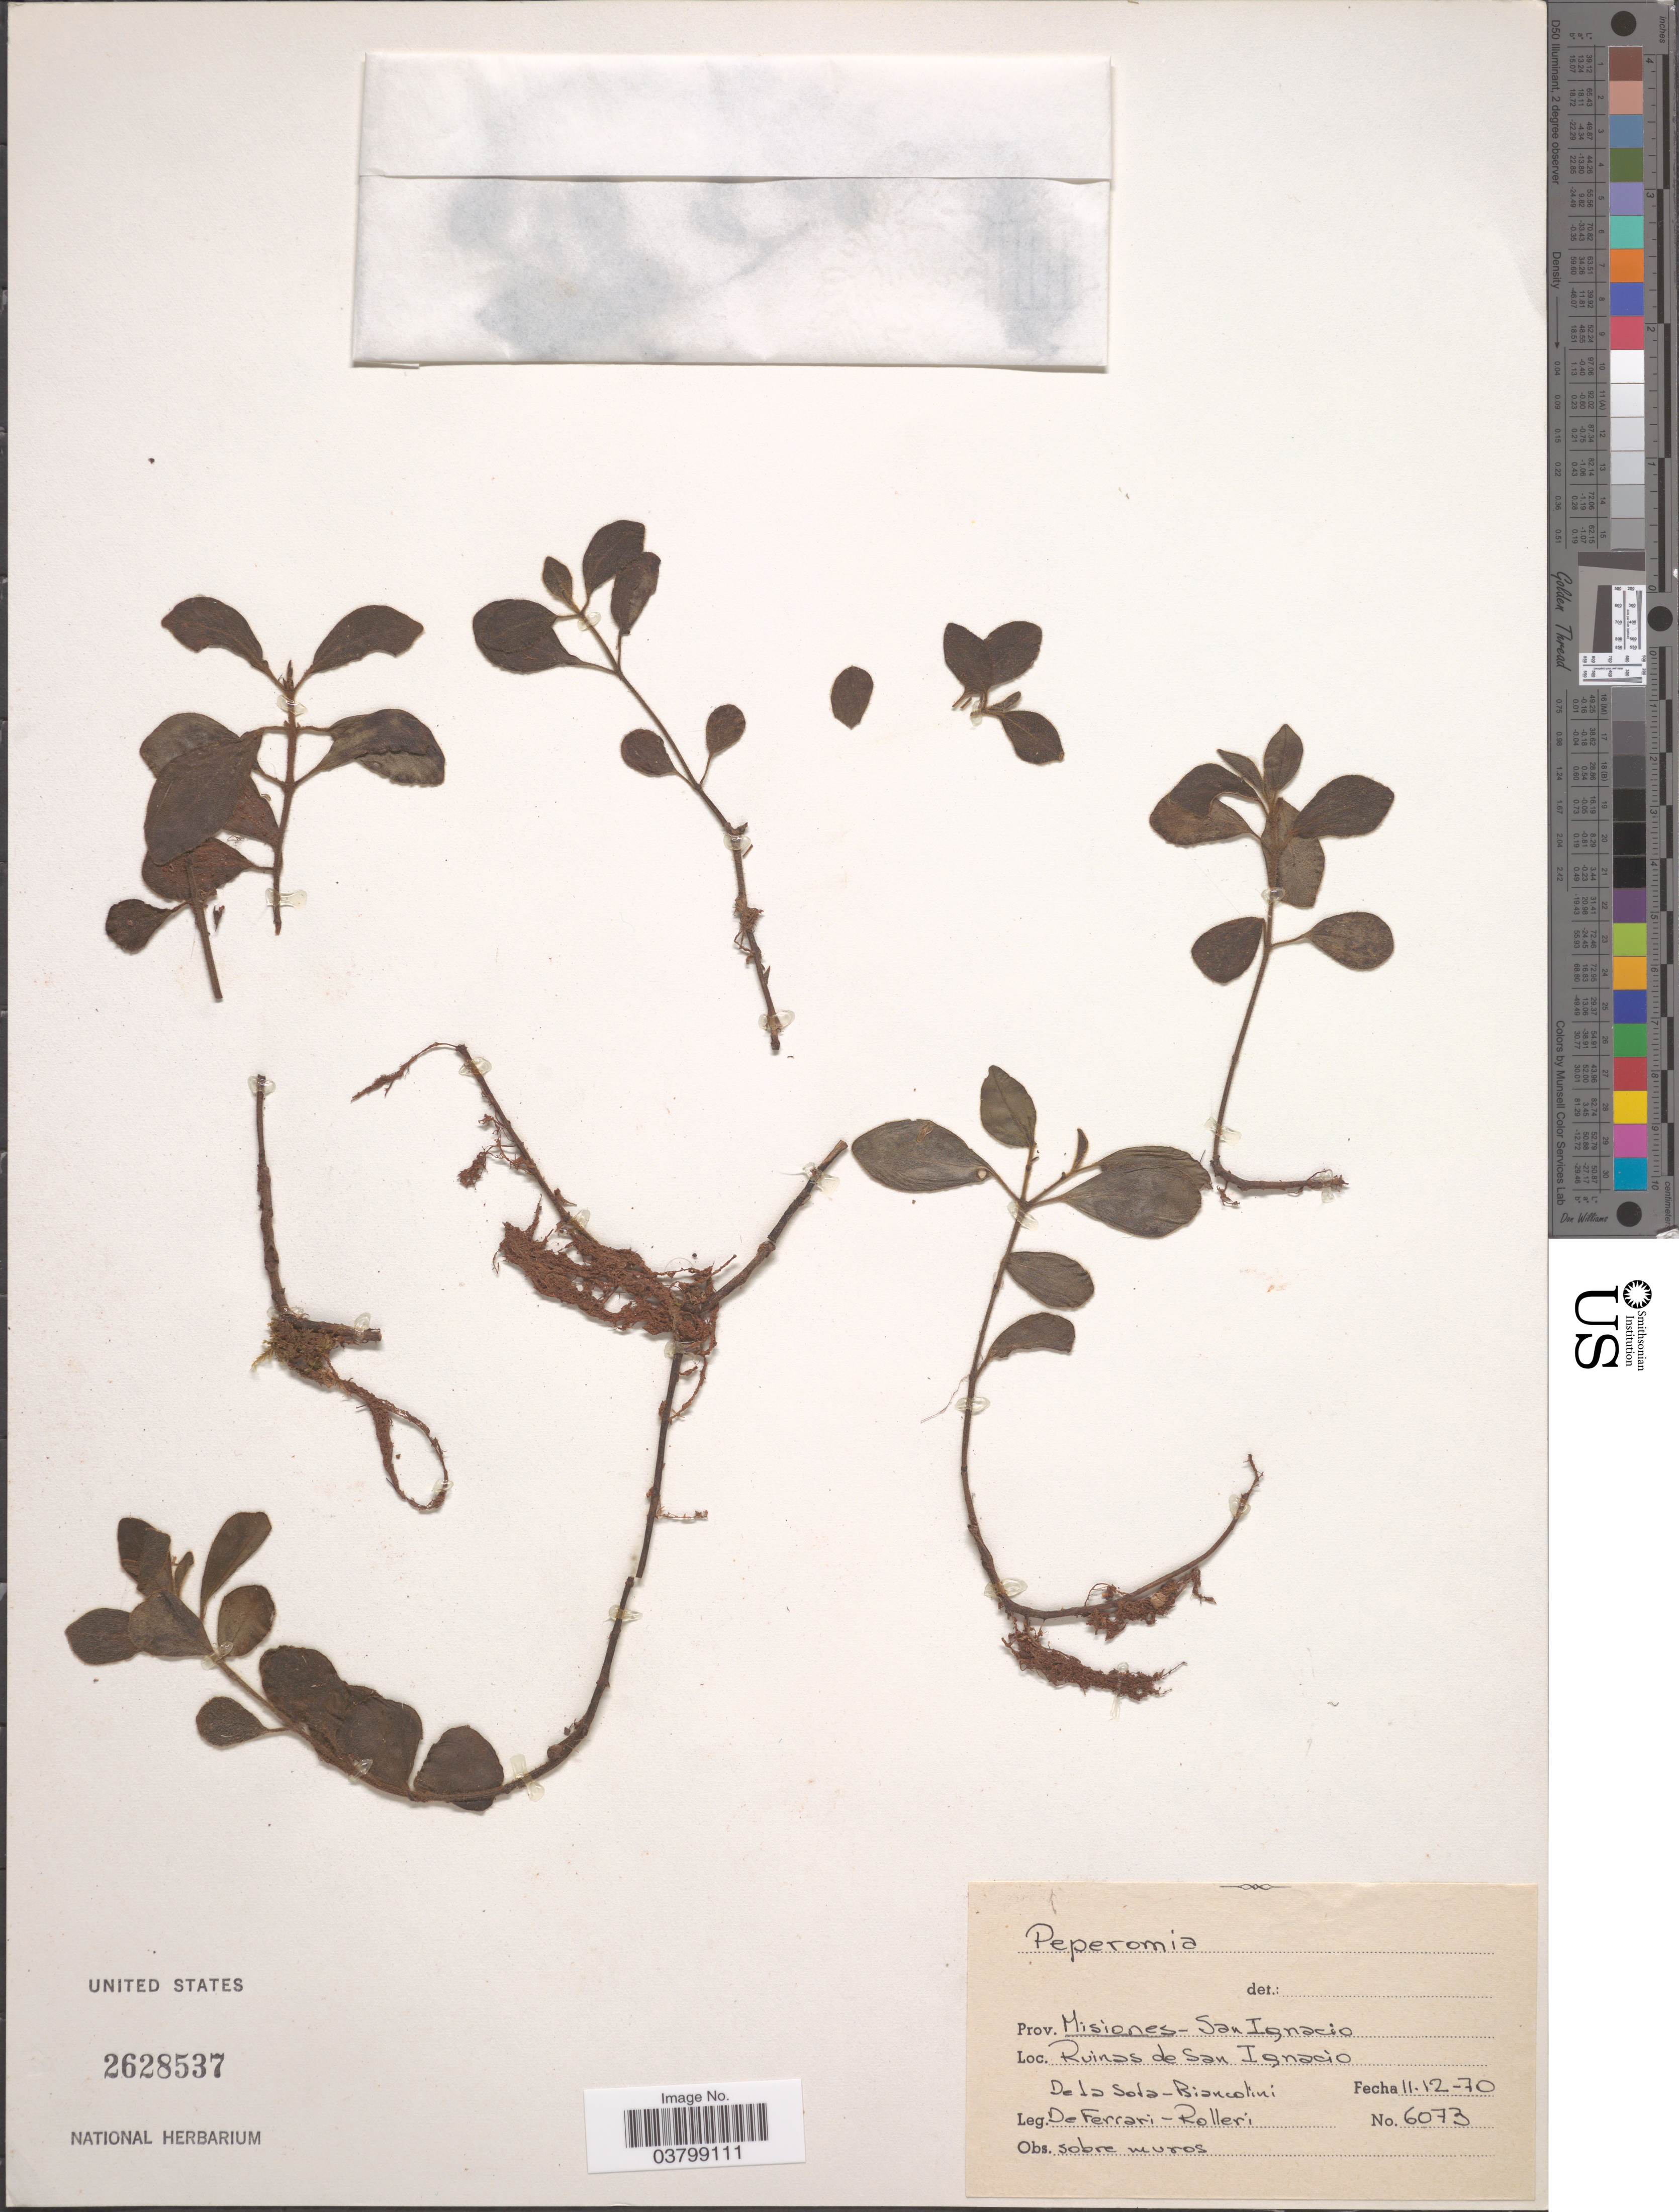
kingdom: Plantae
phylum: Tracheophyta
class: Magnoliopsida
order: Piperales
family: Piperaceae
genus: Peperomia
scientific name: Peperomia sp.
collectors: de la Sota, Biancolini, De Ferrari & Rolleri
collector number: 6073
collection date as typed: Transcribed d/m/y: 11/12/70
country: Argentina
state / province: Misiones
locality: Prov. Misiones- San Ignacio. Ruinas de San Ignacio.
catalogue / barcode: US 2628537